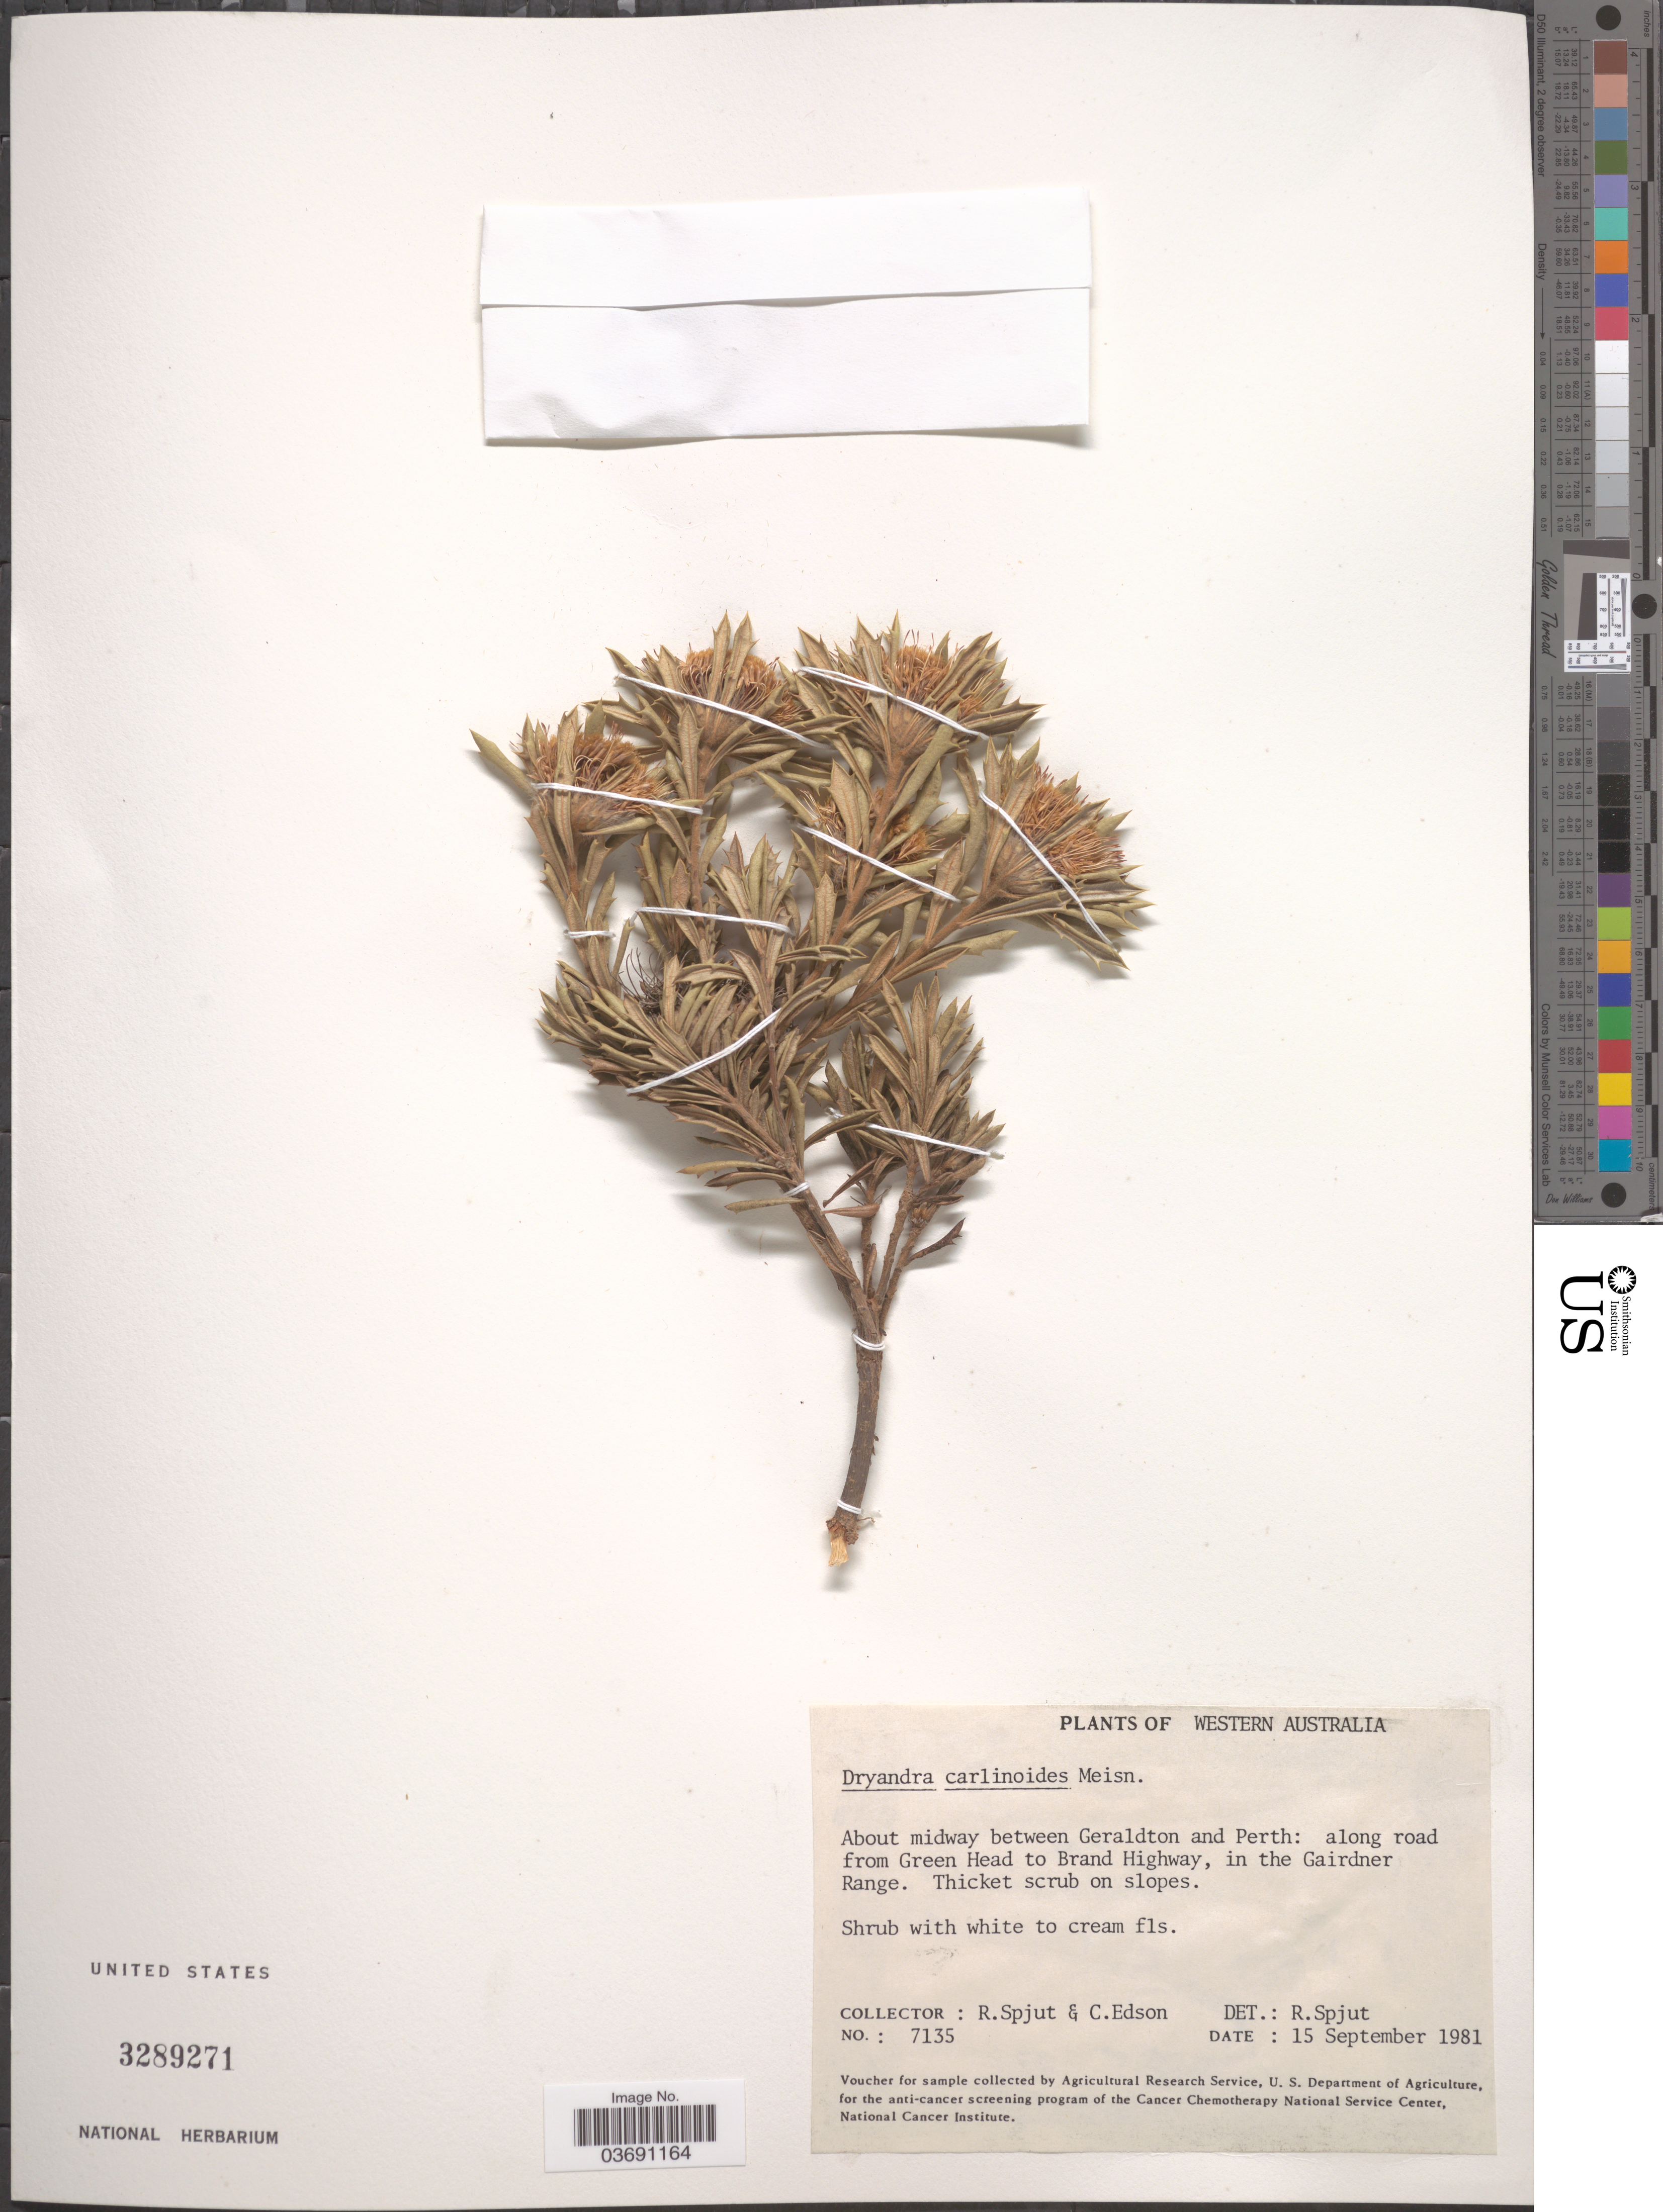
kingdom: Plantae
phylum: Tracheophyta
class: Magnoliopsida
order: Proteales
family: Proteaceae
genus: Dryandra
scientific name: Dryandra carlinoides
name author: Meisn.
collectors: R. Spjut & C. Edson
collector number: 7135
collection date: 1981-09-15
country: Australia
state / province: Western Australia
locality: About midway between Gerldton and Perth: along road from Green Head to Brand Highway, in the Gairdner Range.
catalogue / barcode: US 3289271